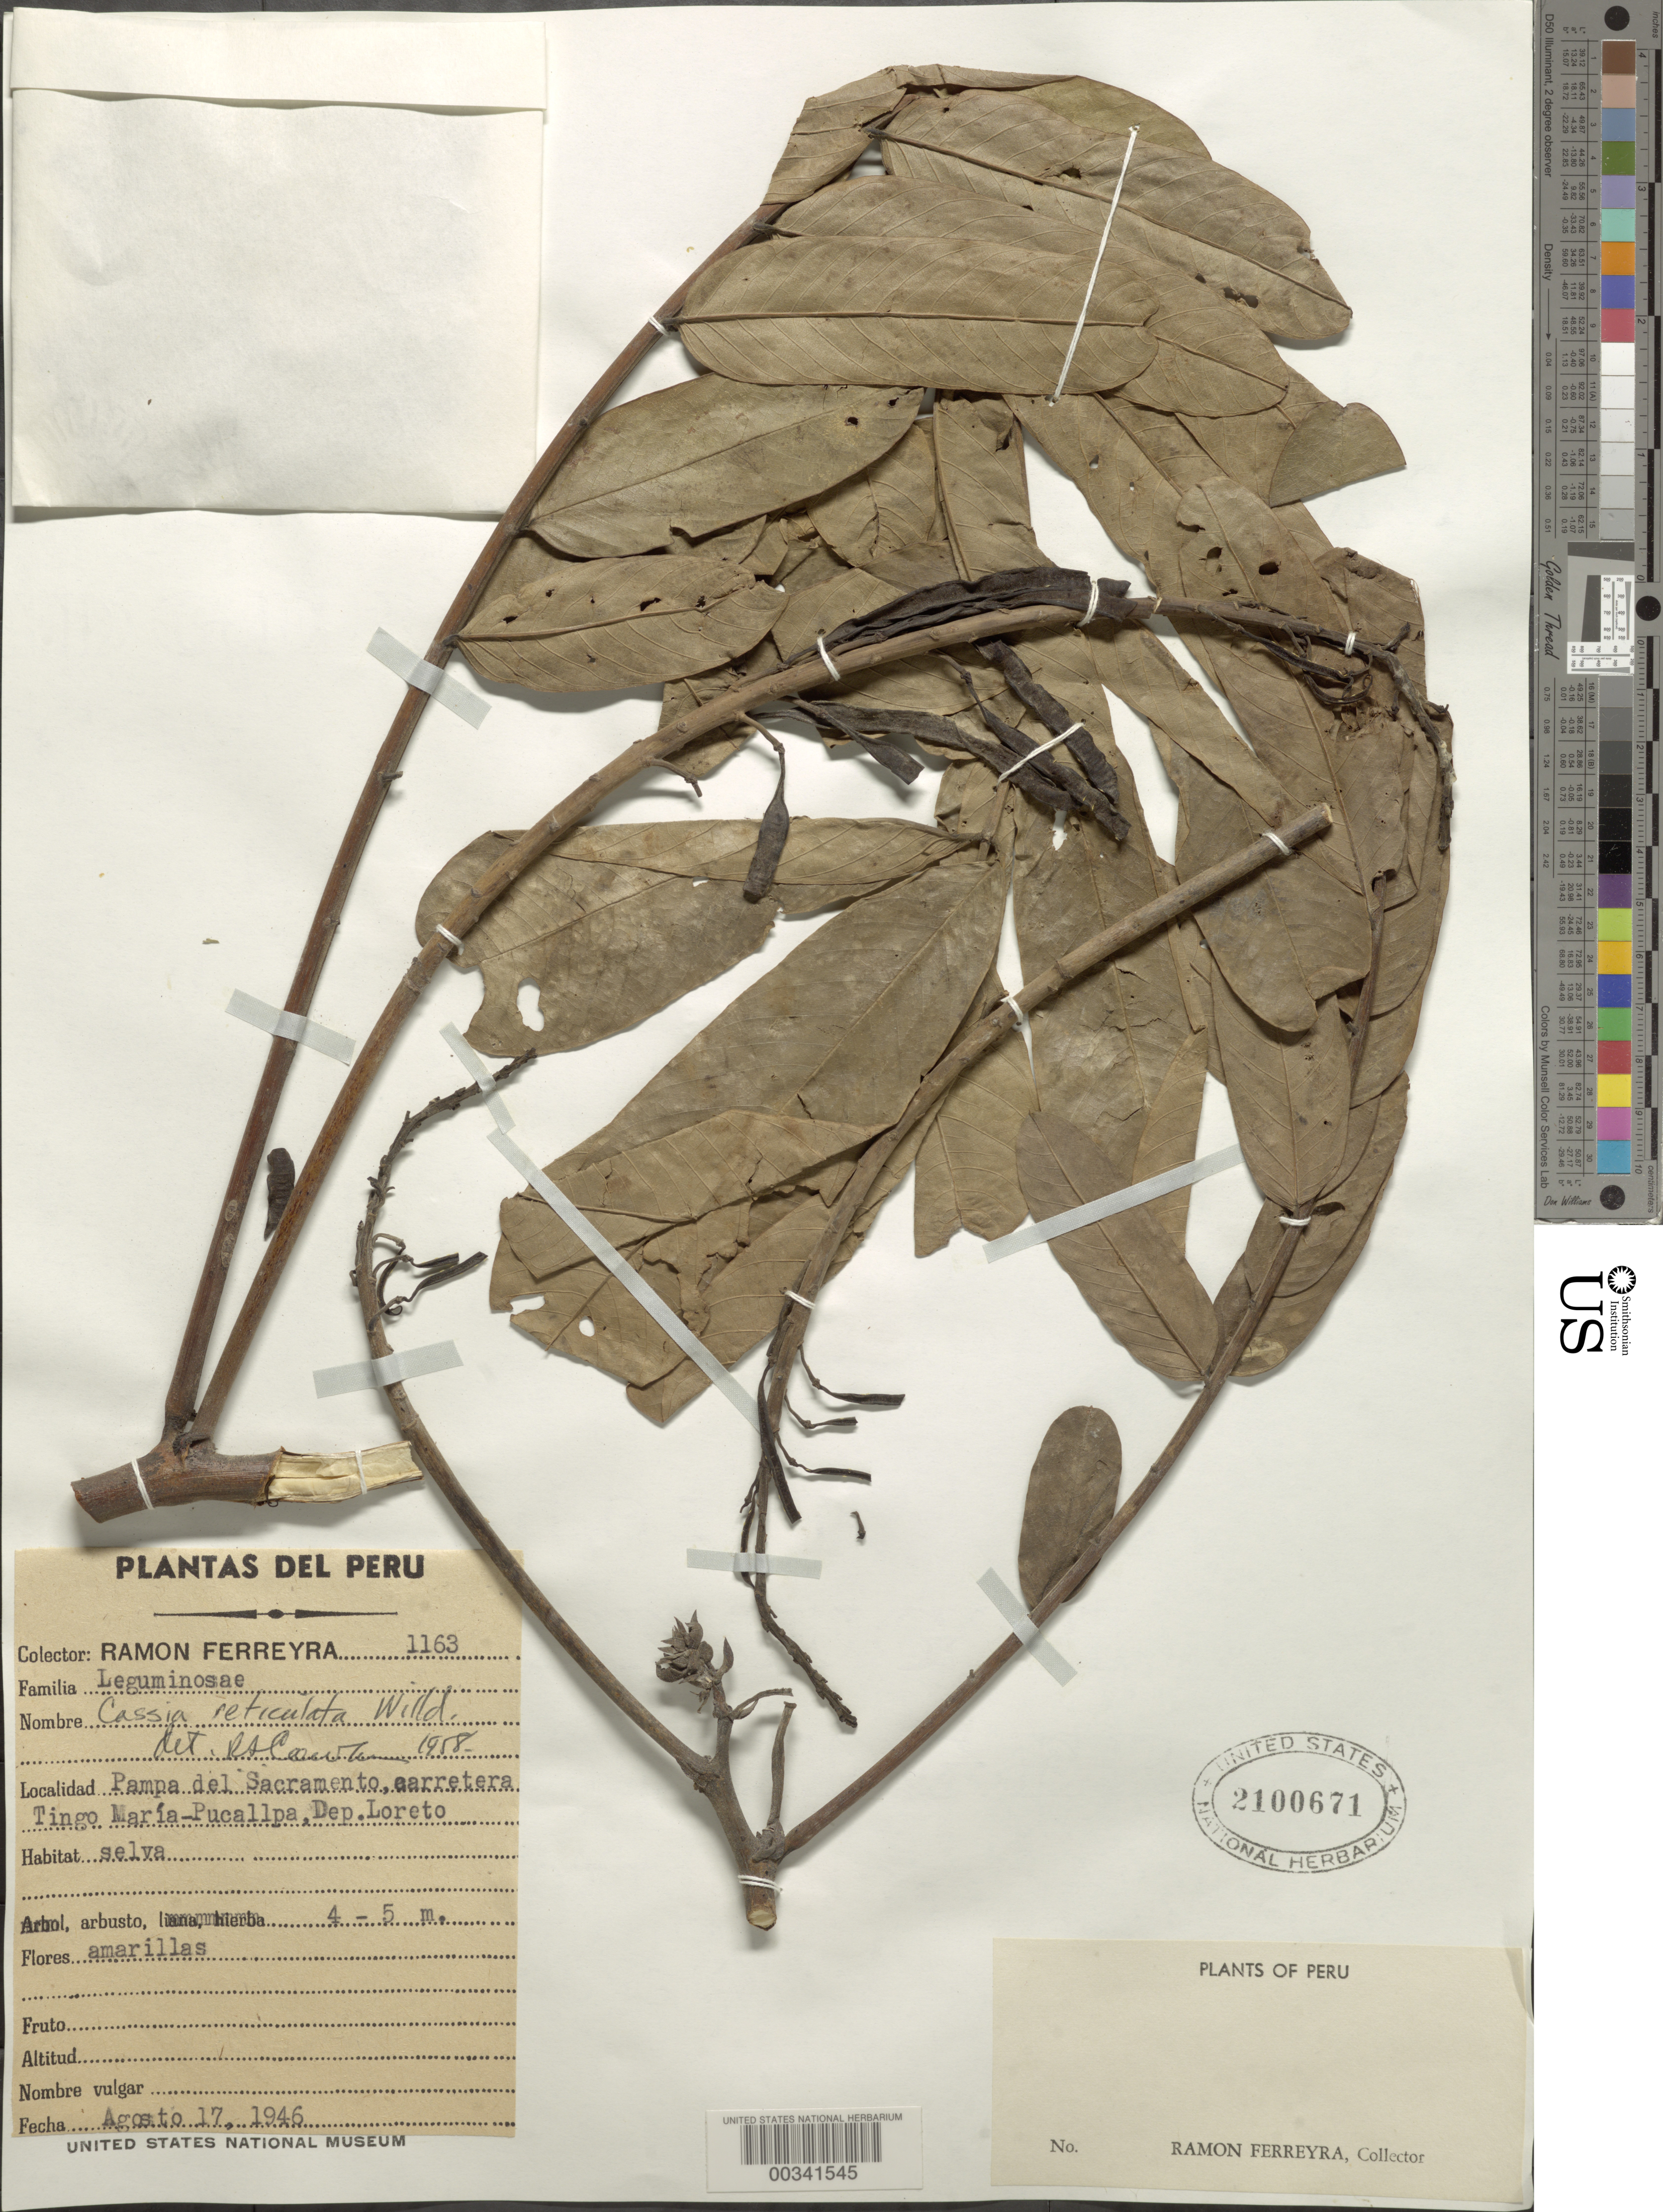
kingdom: Plantae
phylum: Tracheophyta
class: Magnoliopsida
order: Fabales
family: Fabaceae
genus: Senna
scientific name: Senna reticulata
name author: (Willd.) H.S. Irwin & Barneby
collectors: R. A. Ferreyra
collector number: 1163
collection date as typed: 17 Aug 1946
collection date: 1946-08-17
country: Peru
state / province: Loreto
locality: Pampa del sacramento, carretera tingo maria-pucallpa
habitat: Forest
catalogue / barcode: US 2100671